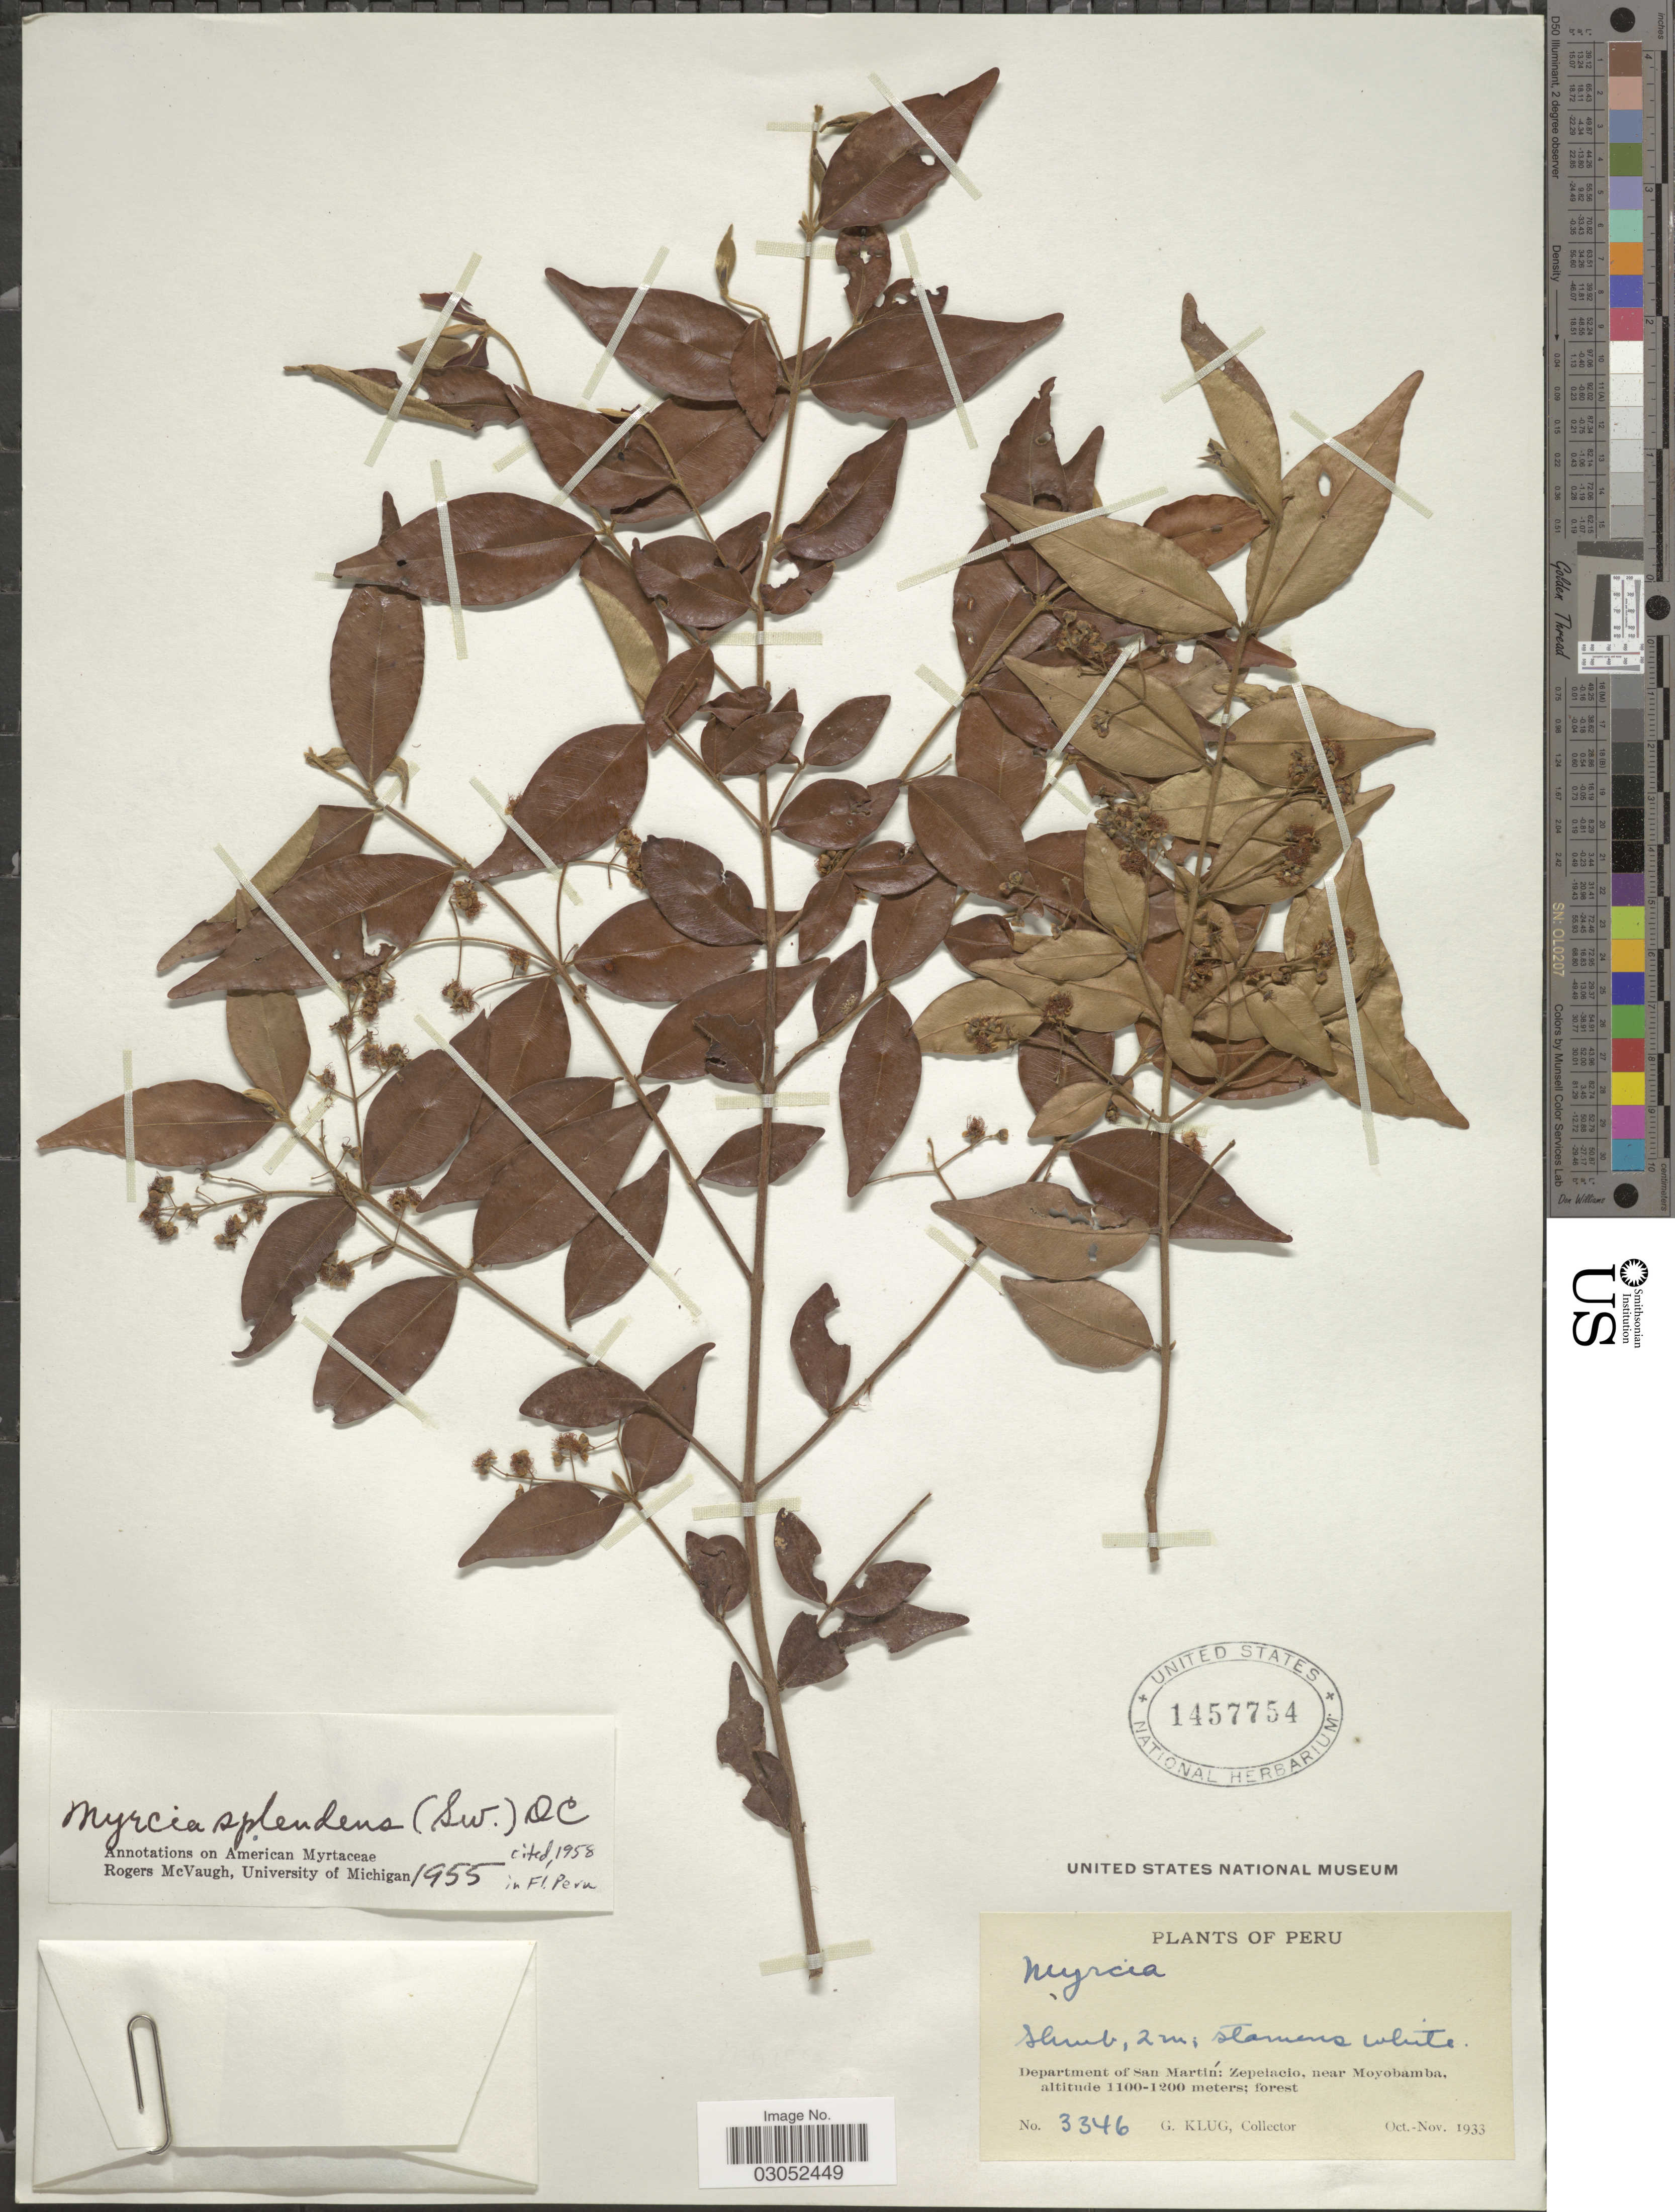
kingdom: Plantae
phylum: Tracheophyta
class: Magnoliopsida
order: Myrtales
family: Myrtaceae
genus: Myrcia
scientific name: Myrcia splendens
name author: (Sw.) DC.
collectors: G. Klug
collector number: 3346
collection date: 1933-10/1933-11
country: Peru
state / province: San Martín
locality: Department of San Martín: Zepelacio, near Moyobamba.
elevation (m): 1100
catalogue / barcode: US 1457754